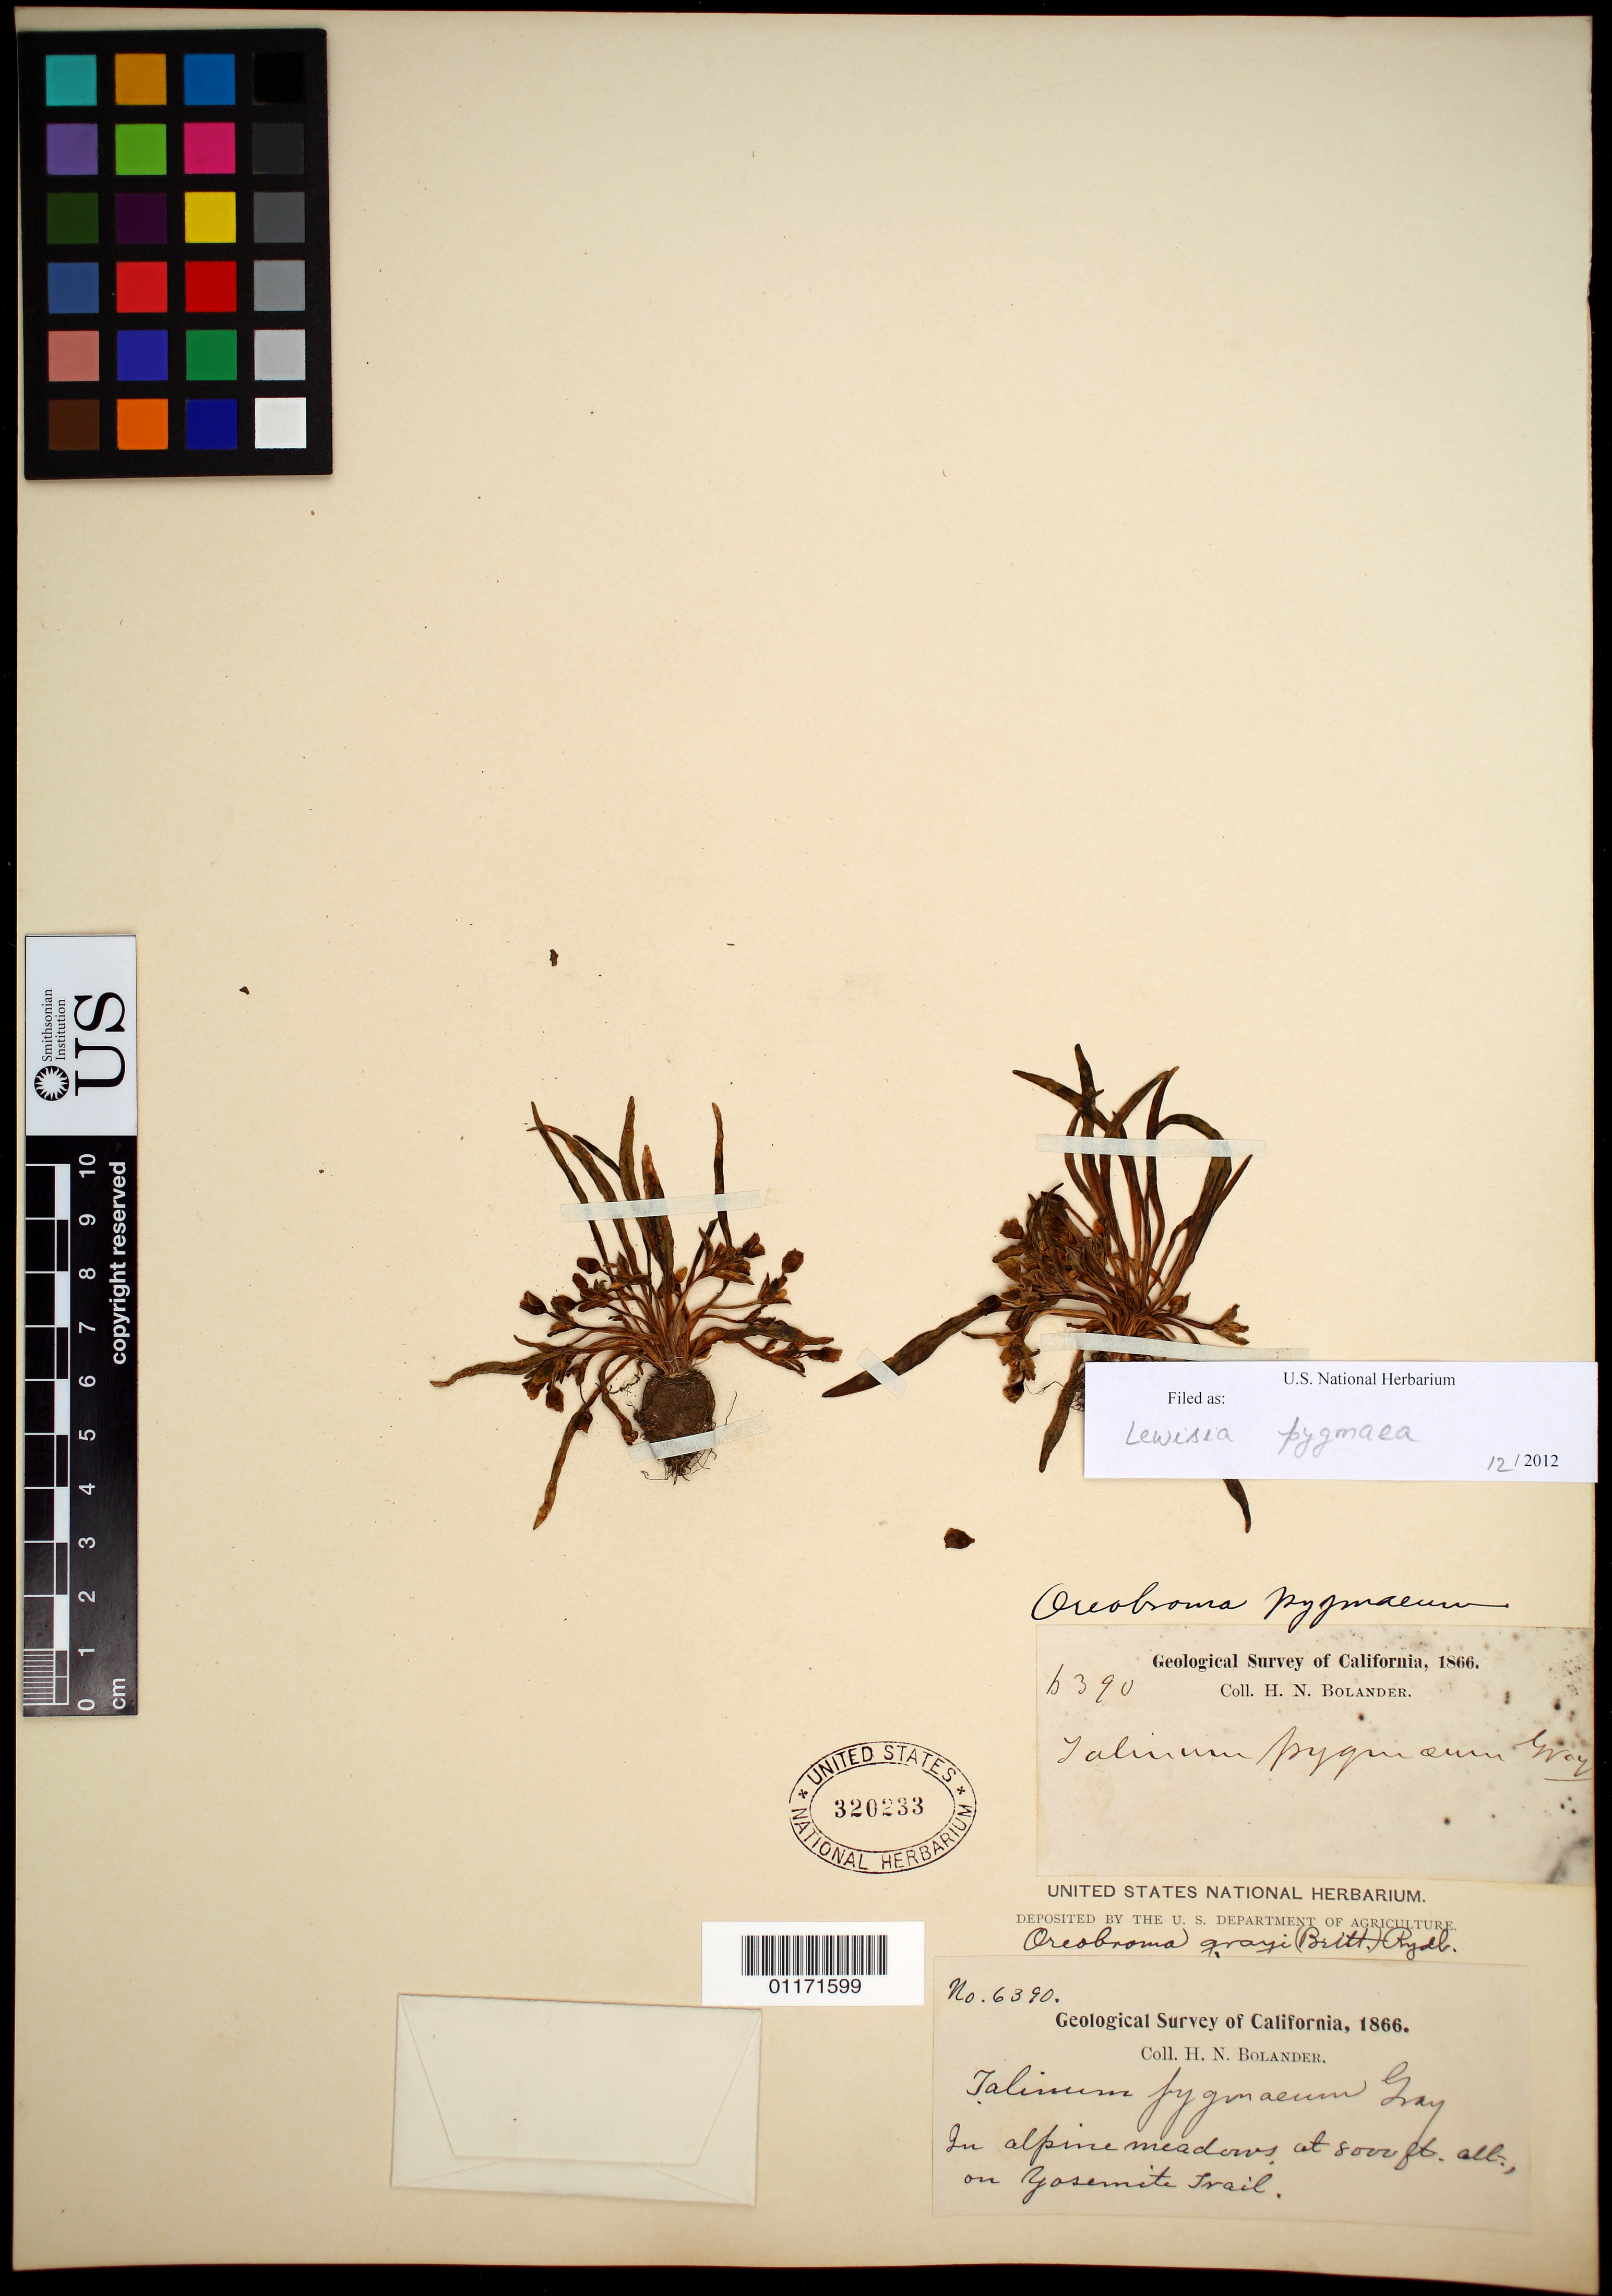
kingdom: Plantae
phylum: Tracheophyta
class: Magnoliopsida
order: Caryophyllales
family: Montiaceae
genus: Lewisia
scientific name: Lewisia pygmaea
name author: (A. Gray) B.L. Rob.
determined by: Strong, Mark T., (BOT), Smithsonian Institution - National Museum of Natural History (UNITED STATES)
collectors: H. Bolander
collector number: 6390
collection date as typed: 1866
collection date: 1866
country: United States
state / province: California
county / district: Mariposa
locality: On Yosemite Trail.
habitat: In alpine meadows.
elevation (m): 2438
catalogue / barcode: US 320233